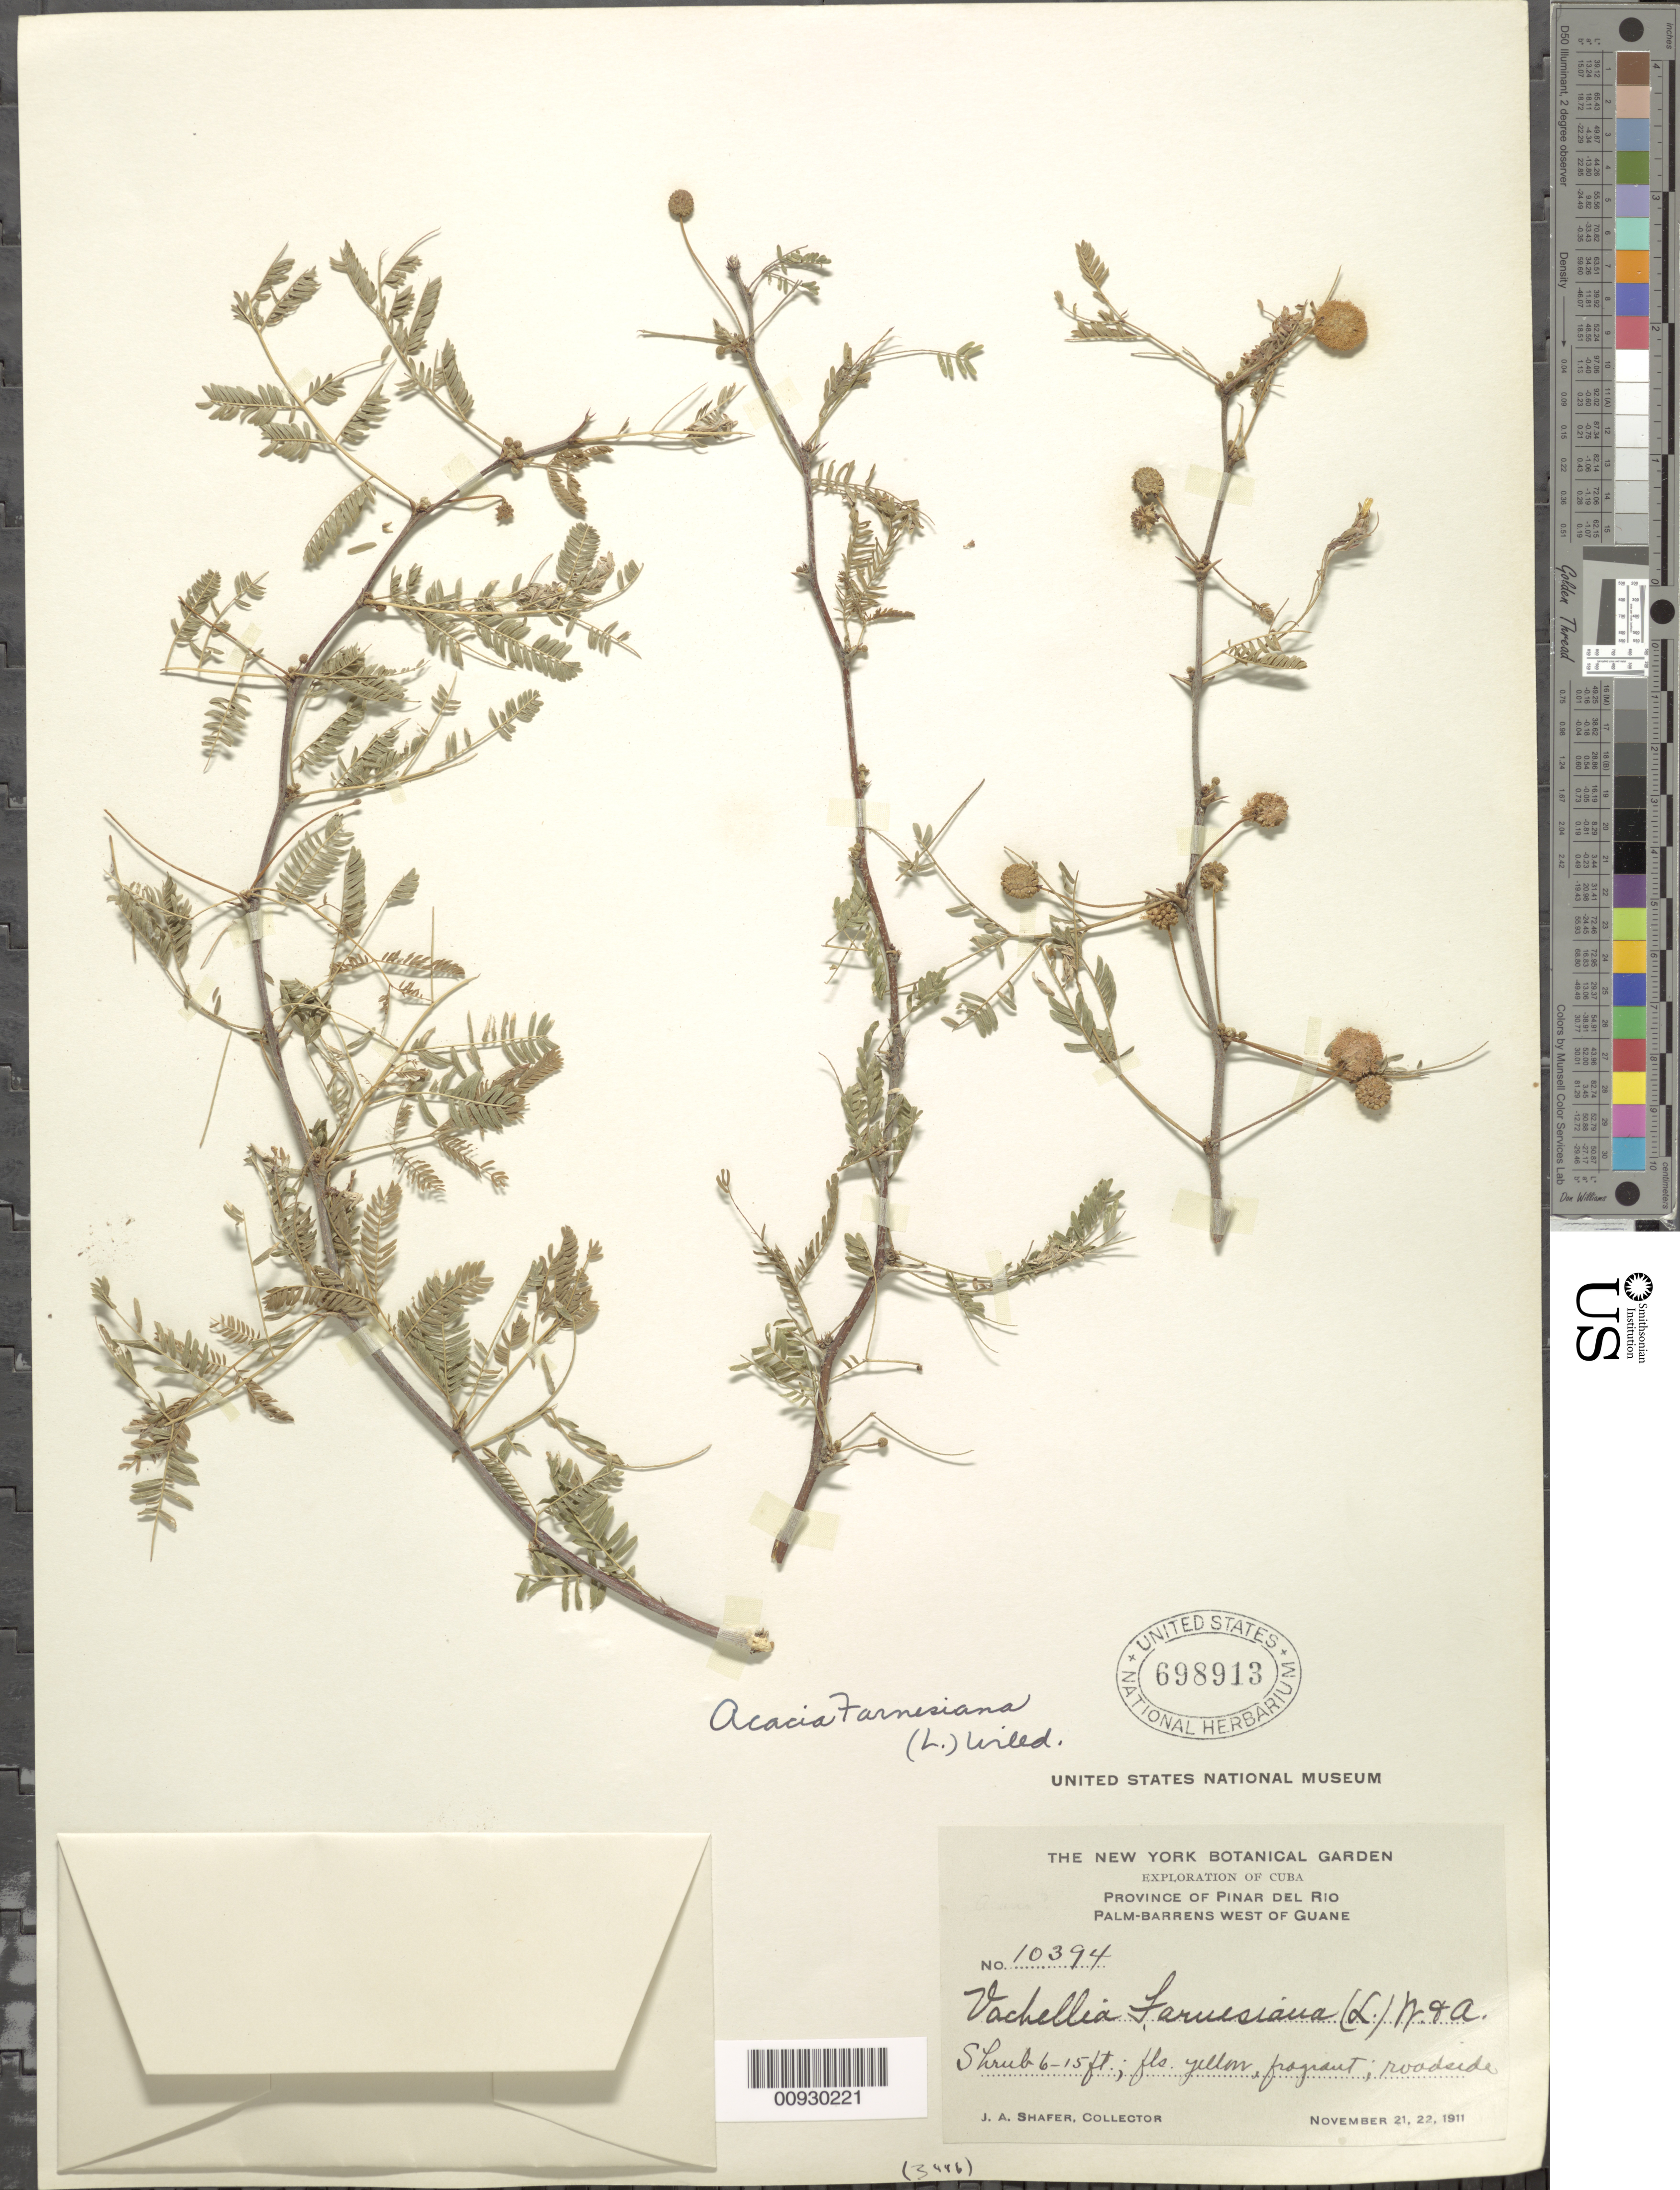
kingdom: Plantae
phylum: Tracheophyta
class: Magnoliopsida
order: Fabales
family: Fabaceae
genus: Vachellia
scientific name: Vachellia farnesiana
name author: (L.) Wight & Arn.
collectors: J. A. Shafer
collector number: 10394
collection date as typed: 21 Nov 1911 and 22 Nov 1911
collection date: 1911-11-21,1911-11-22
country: Cuba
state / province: Pinar del Rio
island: Cuba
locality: Palm-barens West of Guane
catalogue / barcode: US 698913